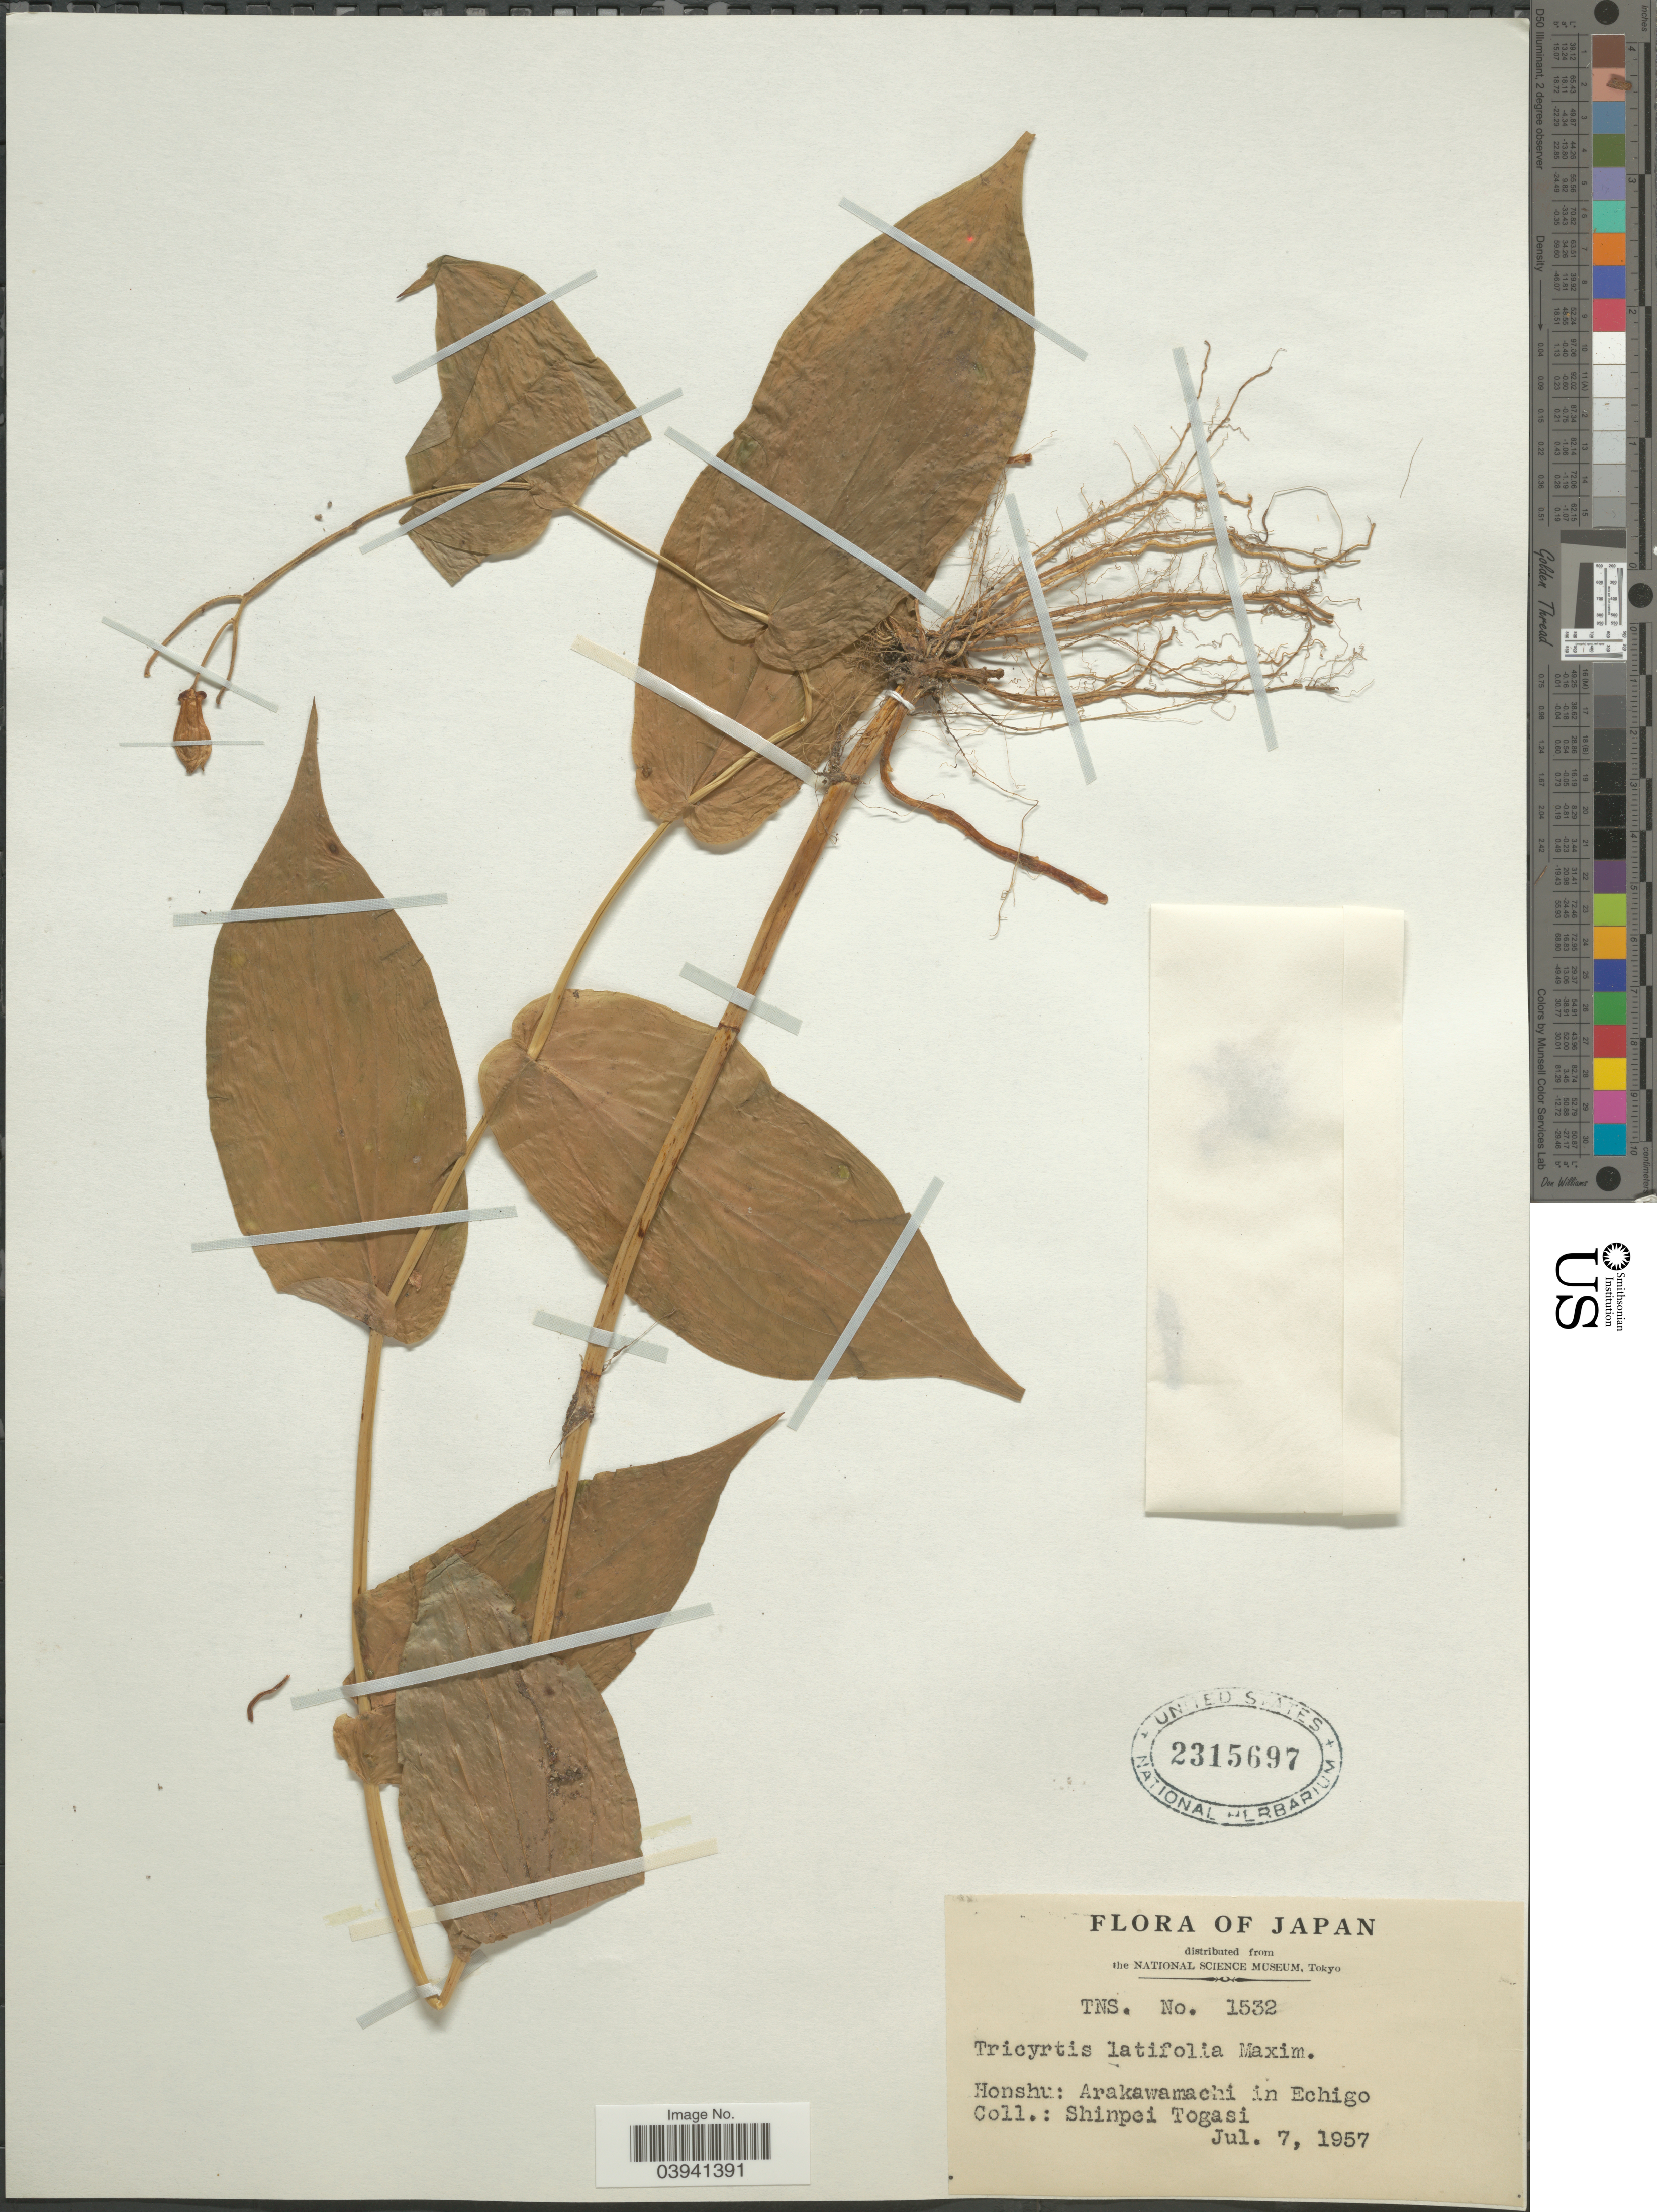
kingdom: Plantae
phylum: Tracheophyta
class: Liliopsida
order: Liliales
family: Liliaceae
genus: Tricyrtis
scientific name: Tricyrtis latifolia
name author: Maxim.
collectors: S. Togasi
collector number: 1532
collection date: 1957-07-07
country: Japan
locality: Honshu: Arakawamachi in Echigo.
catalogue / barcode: US 2315697